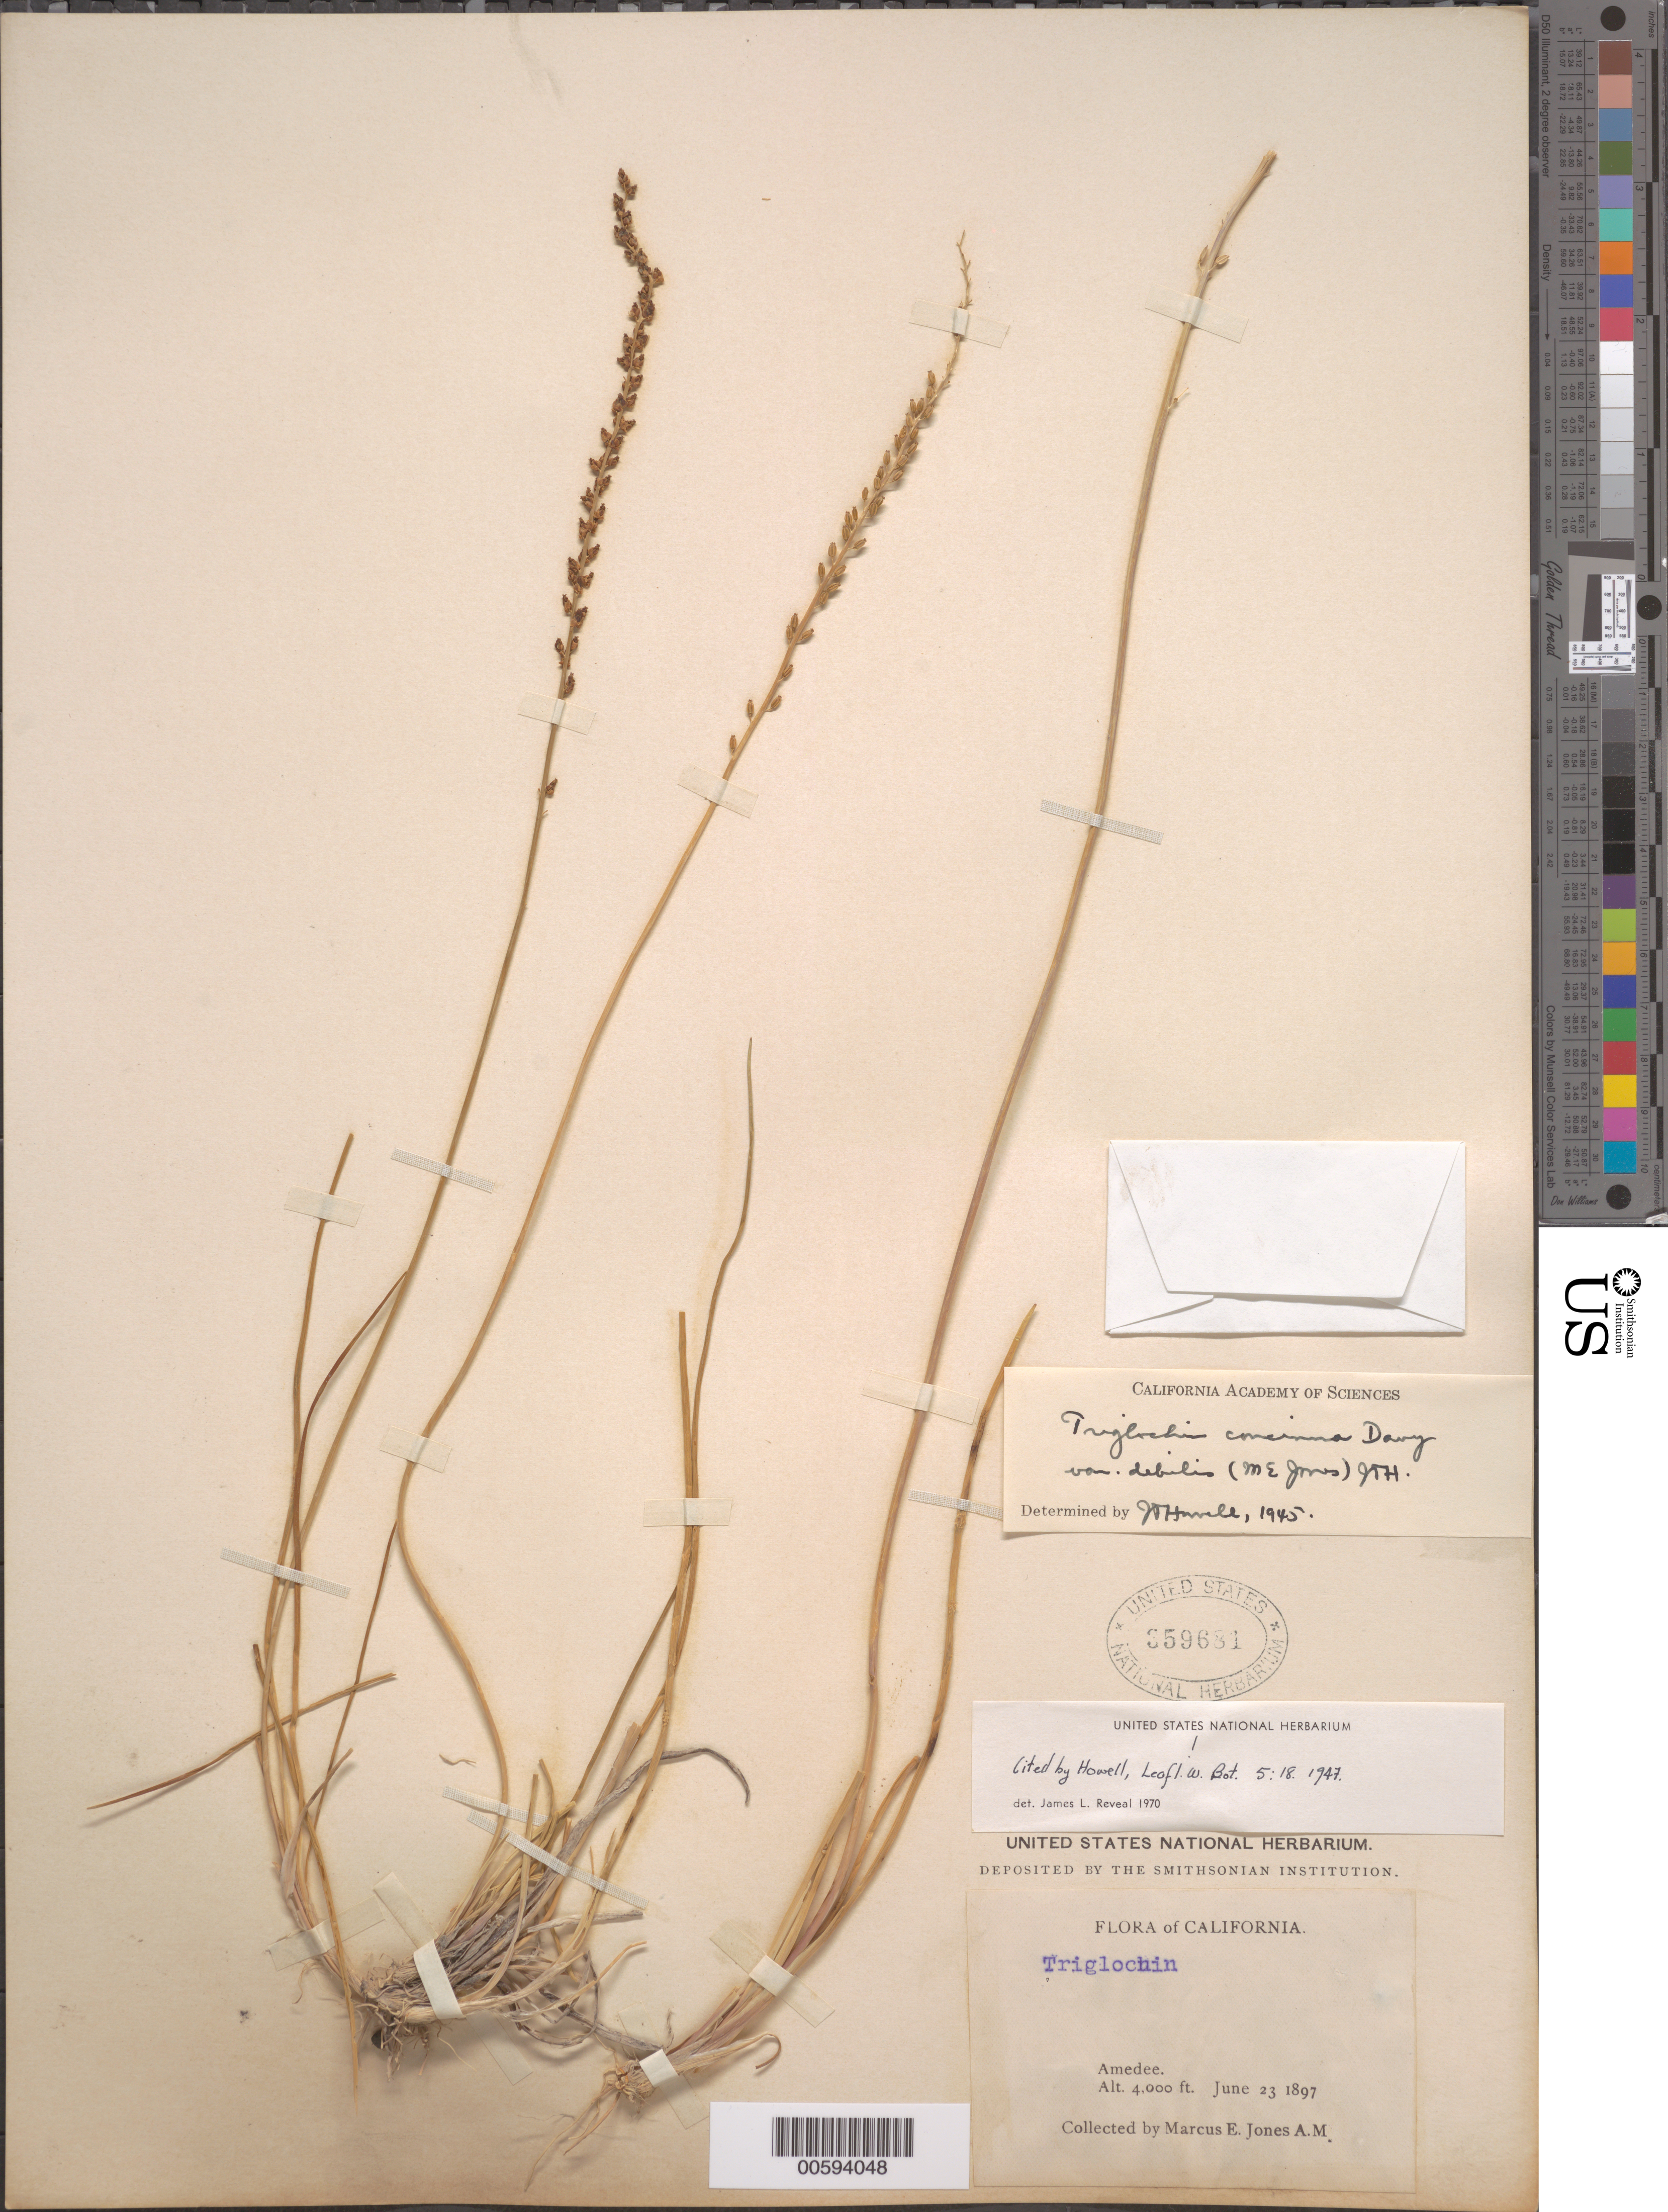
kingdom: Plantae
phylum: Tracheophyta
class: Liliopsida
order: Alismatales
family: Juncaginaceae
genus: Triglochin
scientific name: Triglochin concinna var. debilis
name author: (M.E. Jones) J.T. Howell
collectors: M. E. Jones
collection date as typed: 23 Jun 1897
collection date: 1897-06-23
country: United States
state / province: California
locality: Amedee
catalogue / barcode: US 359681